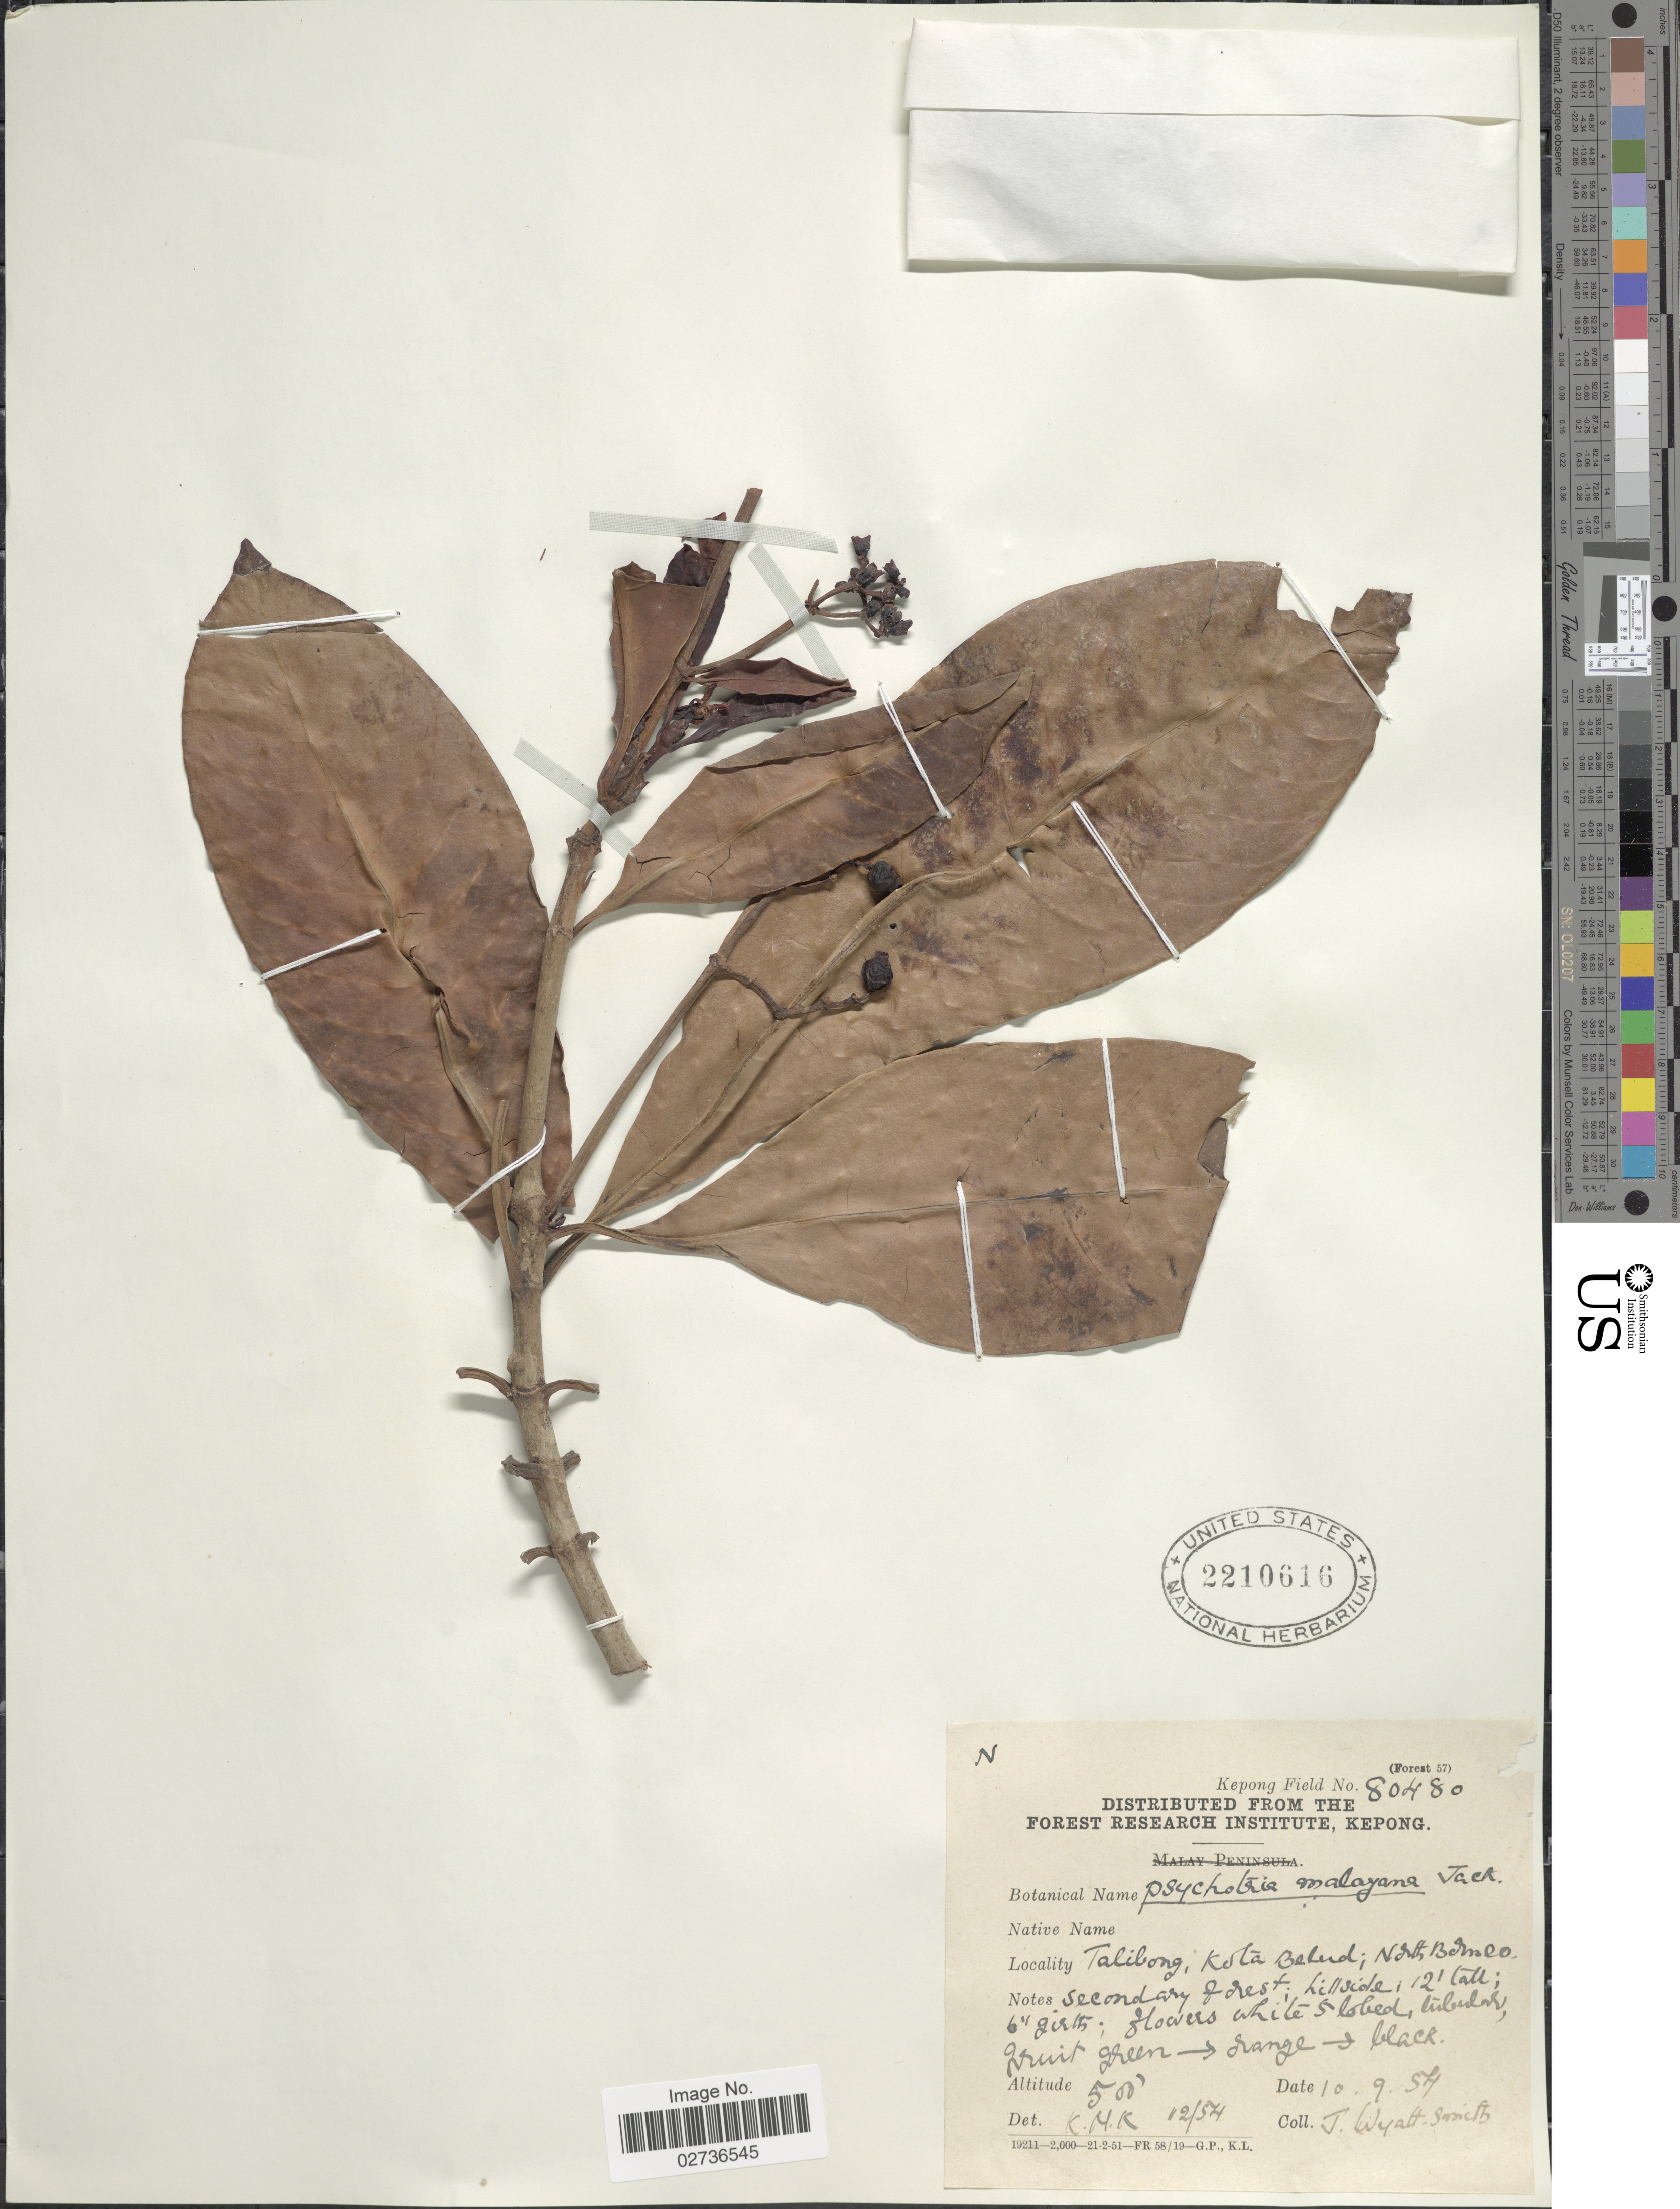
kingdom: Plantae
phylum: Tracheophyta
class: Magnoliopsida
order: Gentianales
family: Rubiaceae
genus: Psychotria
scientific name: Psychotria malayana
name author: Jack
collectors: J. Wyatt-Smith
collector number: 80480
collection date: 1954-09-10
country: Malaysia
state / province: Sabah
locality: Talibong, Kota Belud, North Borneo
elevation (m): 152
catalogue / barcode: US 2210616